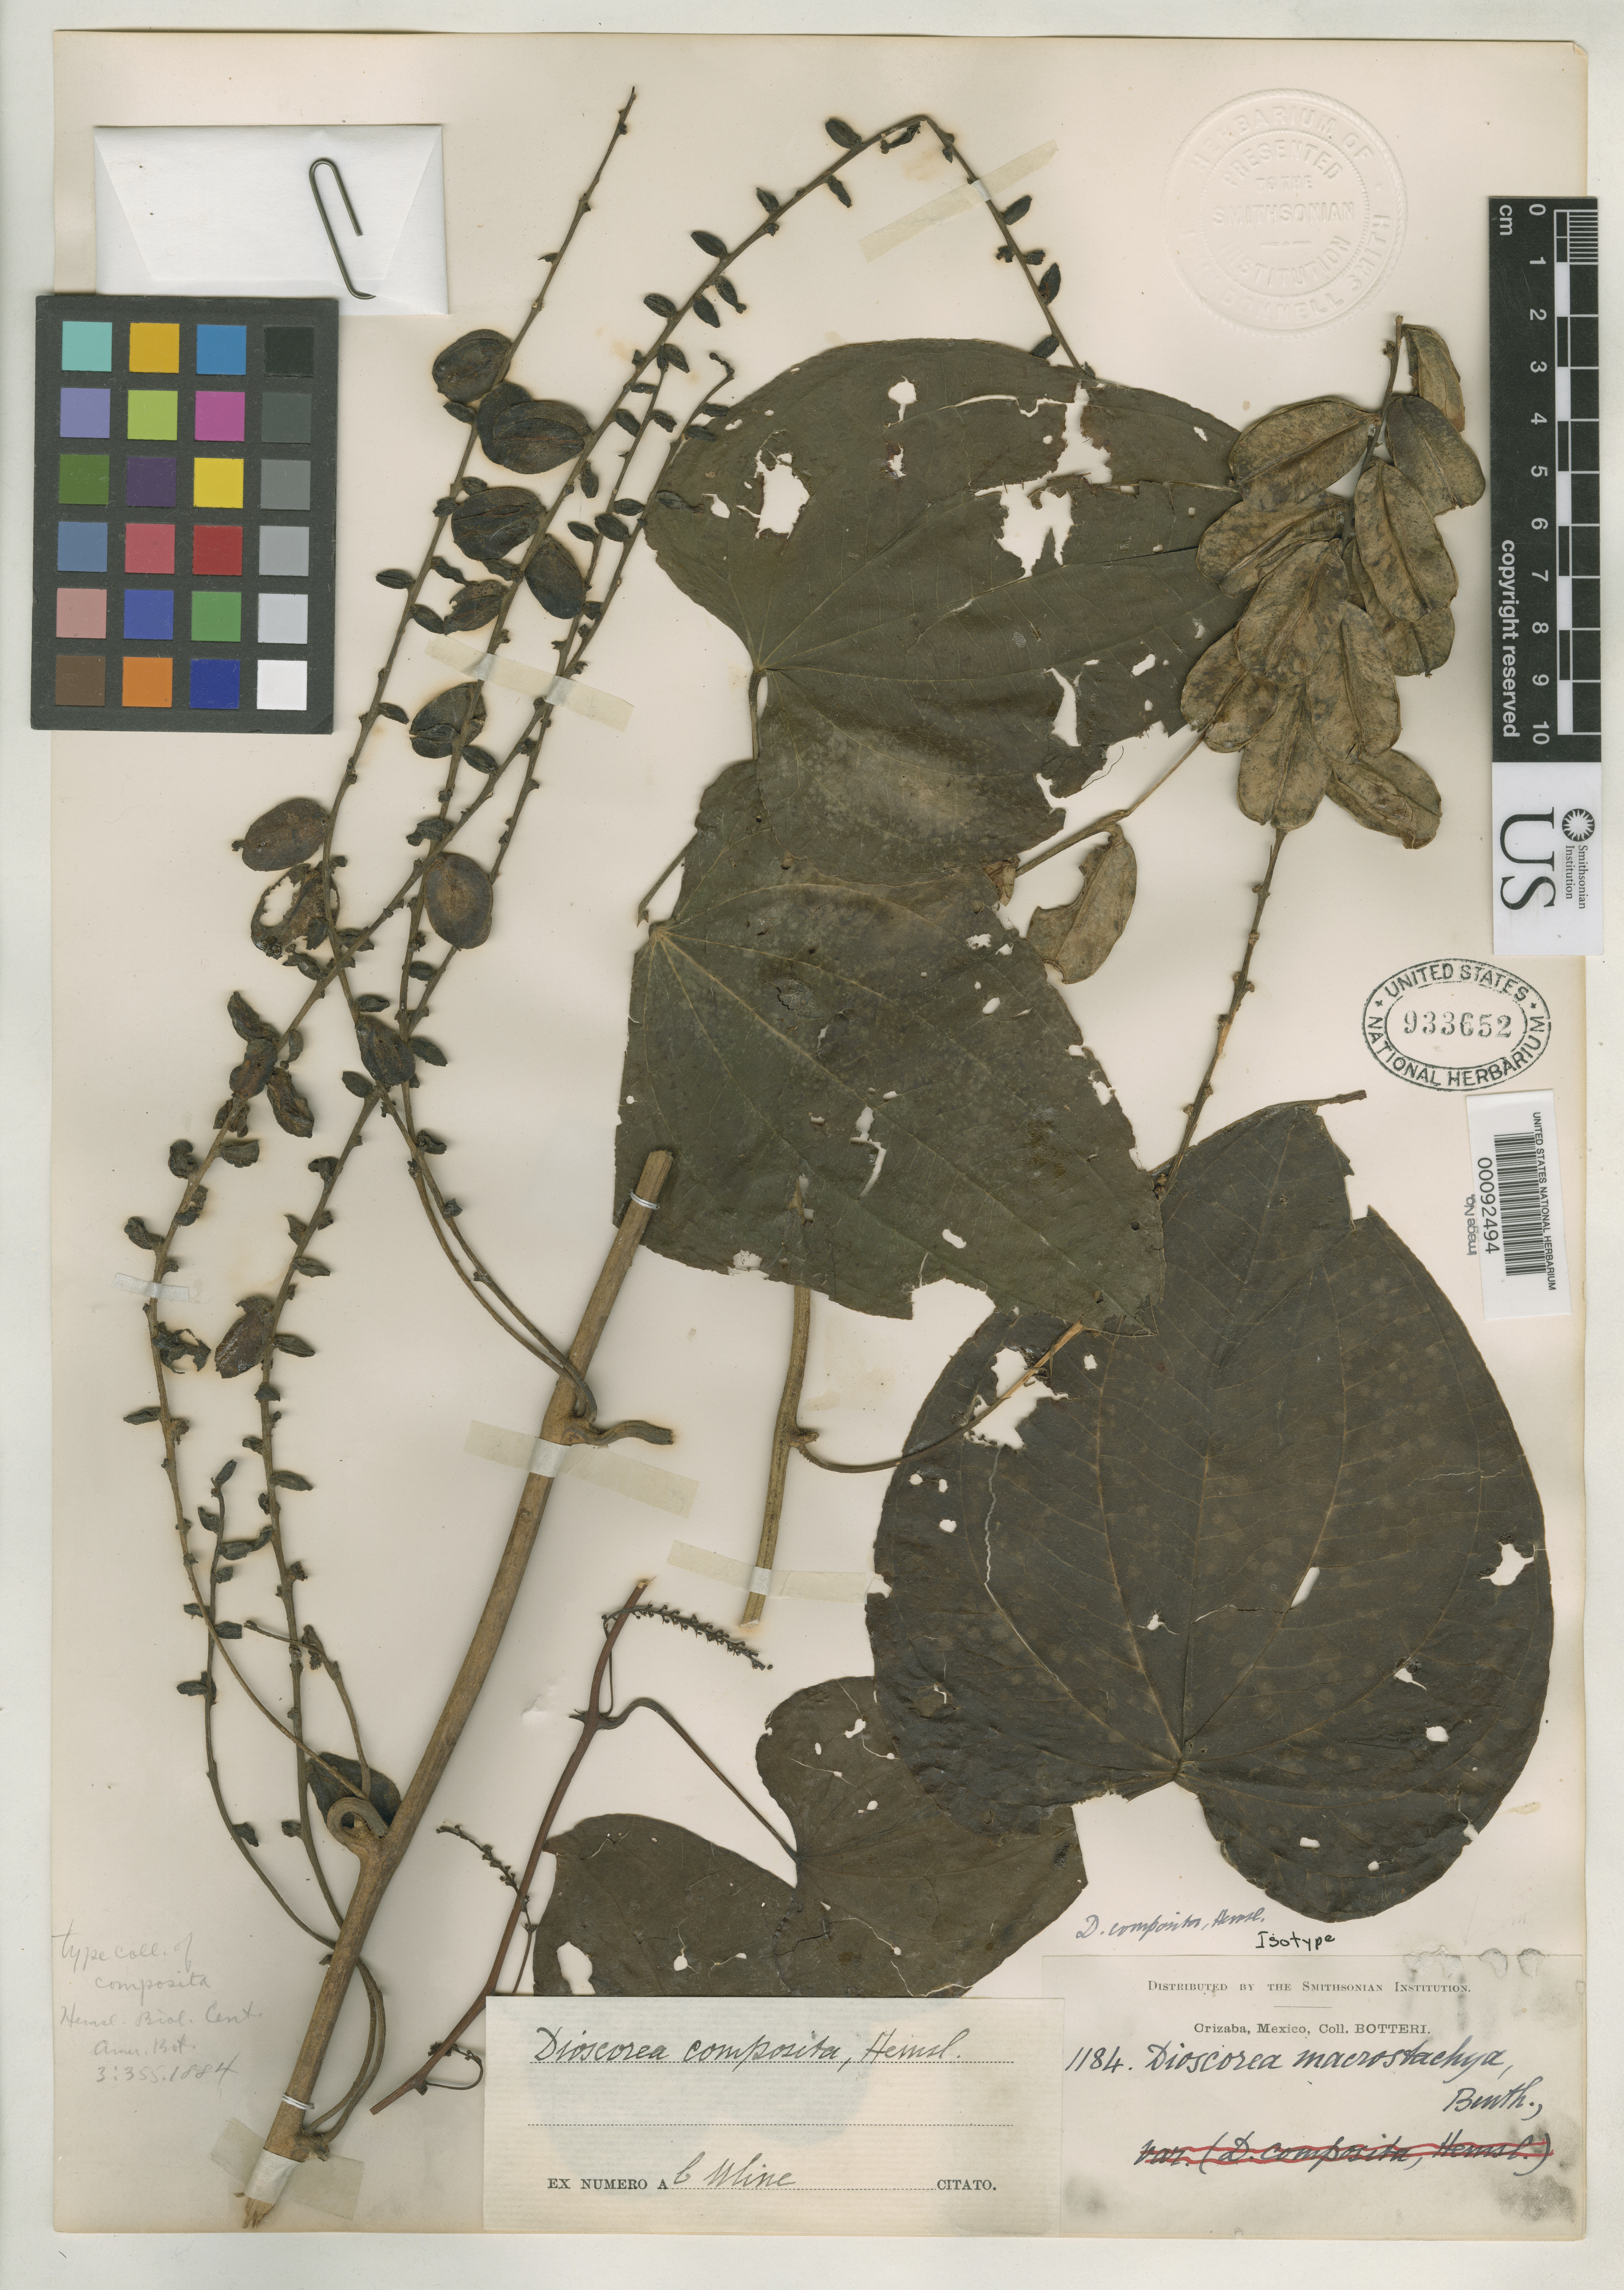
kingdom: Plantae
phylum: Tracheophyta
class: Liliopsida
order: Dioscoreales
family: Dioscoreaceae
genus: Dioscorea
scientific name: Dioscorea composita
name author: Hemsl.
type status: Isotype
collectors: M. Botteri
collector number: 1184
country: Mexico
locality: E of Monserrat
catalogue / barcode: US 933652